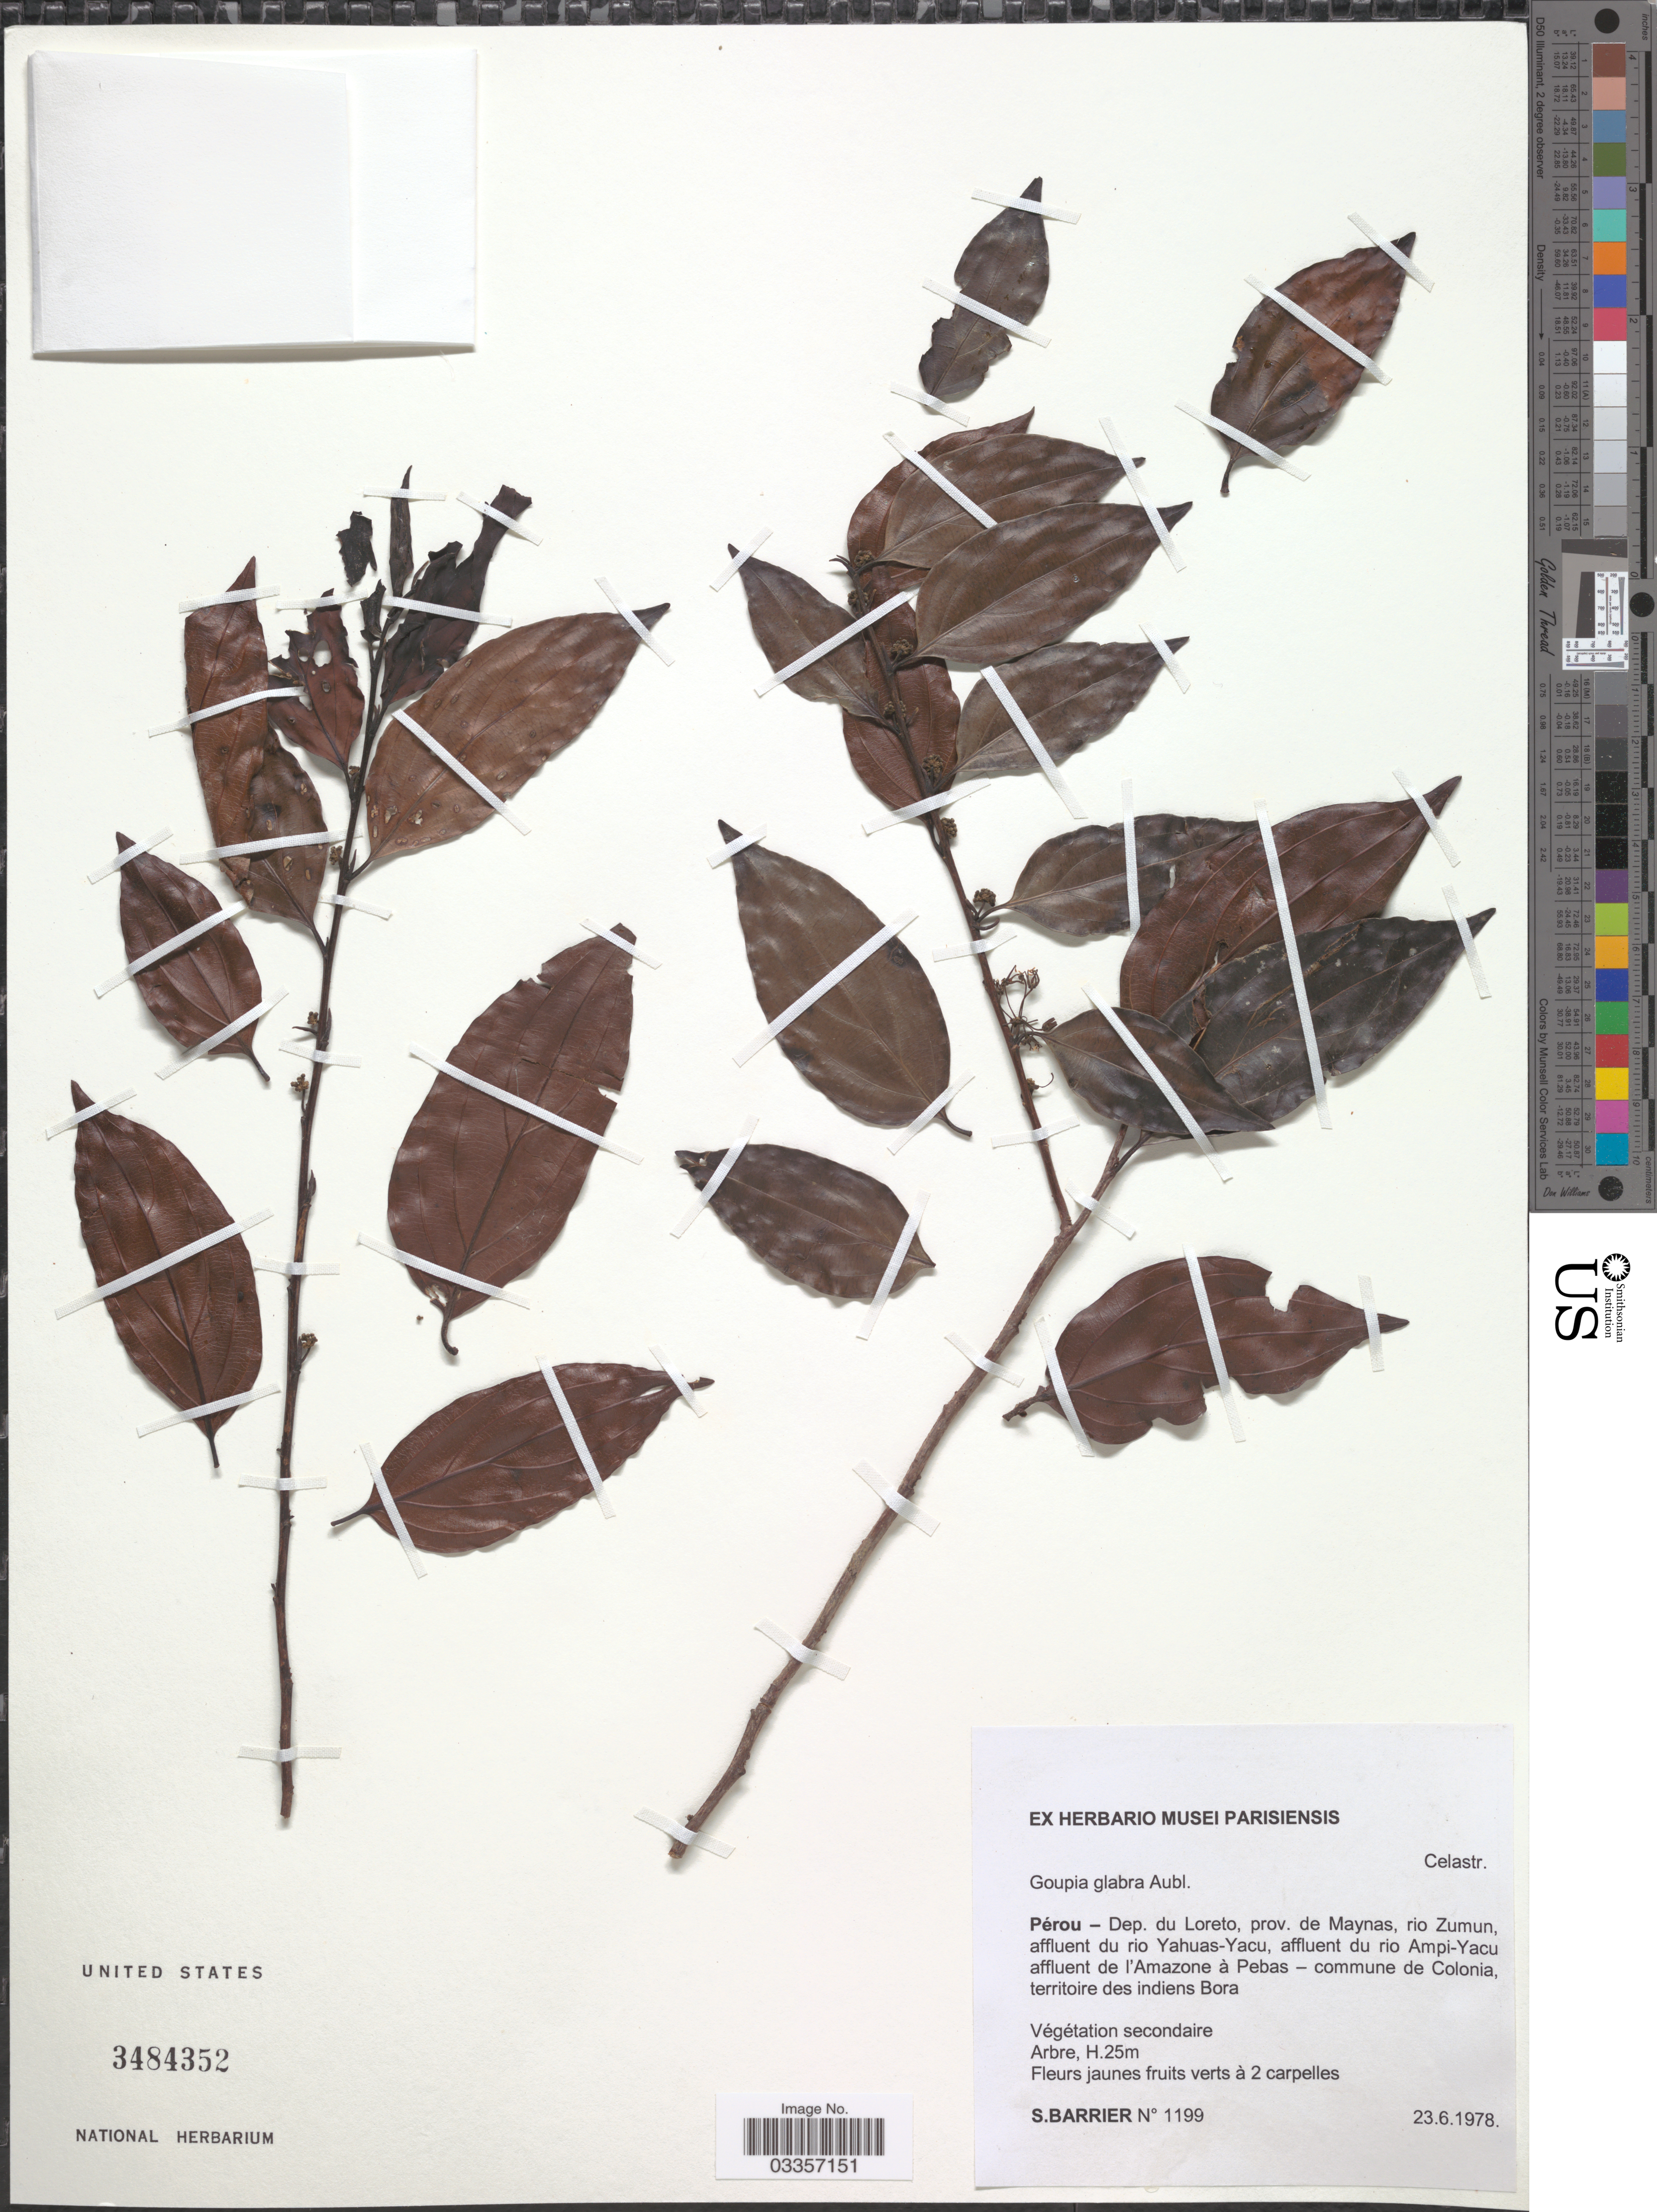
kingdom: Plantae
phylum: Tracheophyta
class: Magnoliopsida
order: Malpighiales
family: Goupiaceae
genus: Goupia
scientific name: Goupia glabra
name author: Aubl.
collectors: S. Barrier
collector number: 1199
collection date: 1978-06-23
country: Peru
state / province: Loreto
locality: Pérou - Dep. du Loreto, prov. de Maynas, rio Zumun, affluent du rio Yahuas - Yacu, affluent du rio Ampi-Yacu affluent de l'Amazone à Pebas - commune de Colonia territoire des indiens Bora.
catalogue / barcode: US 3484352